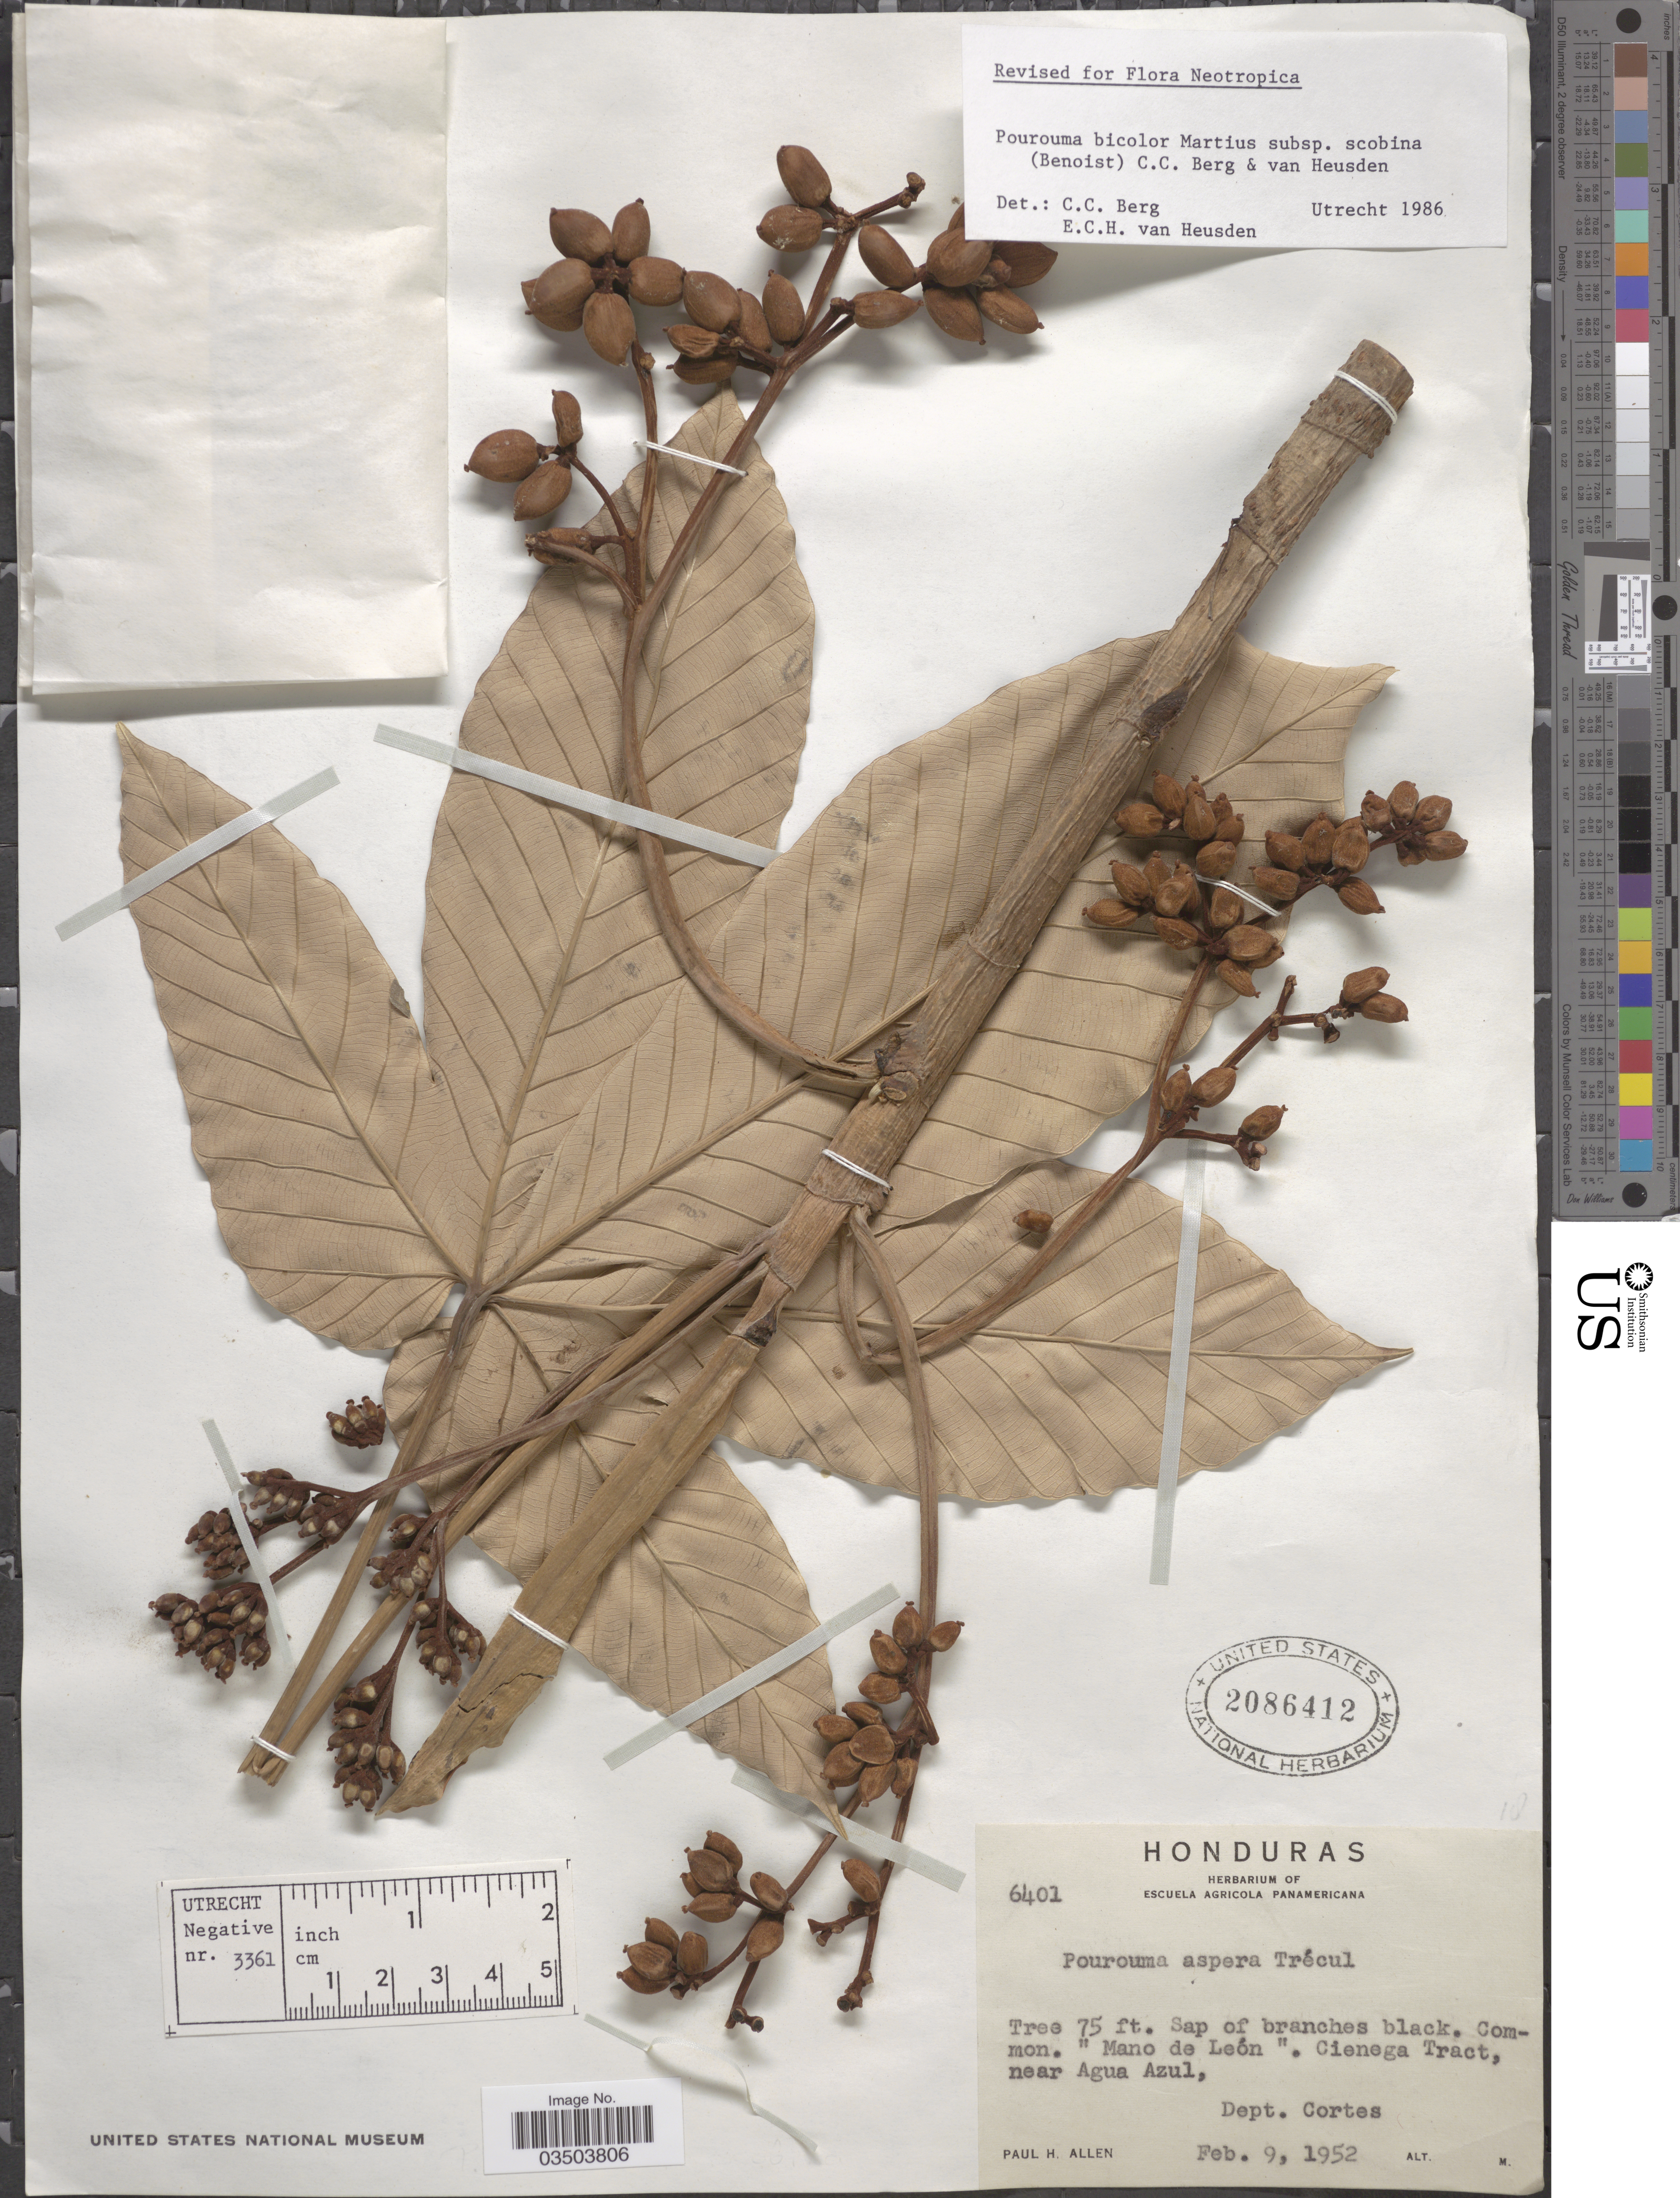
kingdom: Plantae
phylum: Tracheophyta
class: Magnoliopsida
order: Rosales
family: Urticaceae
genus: Pourouma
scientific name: Pourouma bicolor subsp. scobina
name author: (Benoist) C.C. Berg & Heusden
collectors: P. H. Allen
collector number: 6401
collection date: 1952-02-09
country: Honduras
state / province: Cortes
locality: Mano de León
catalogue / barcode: US 2086412